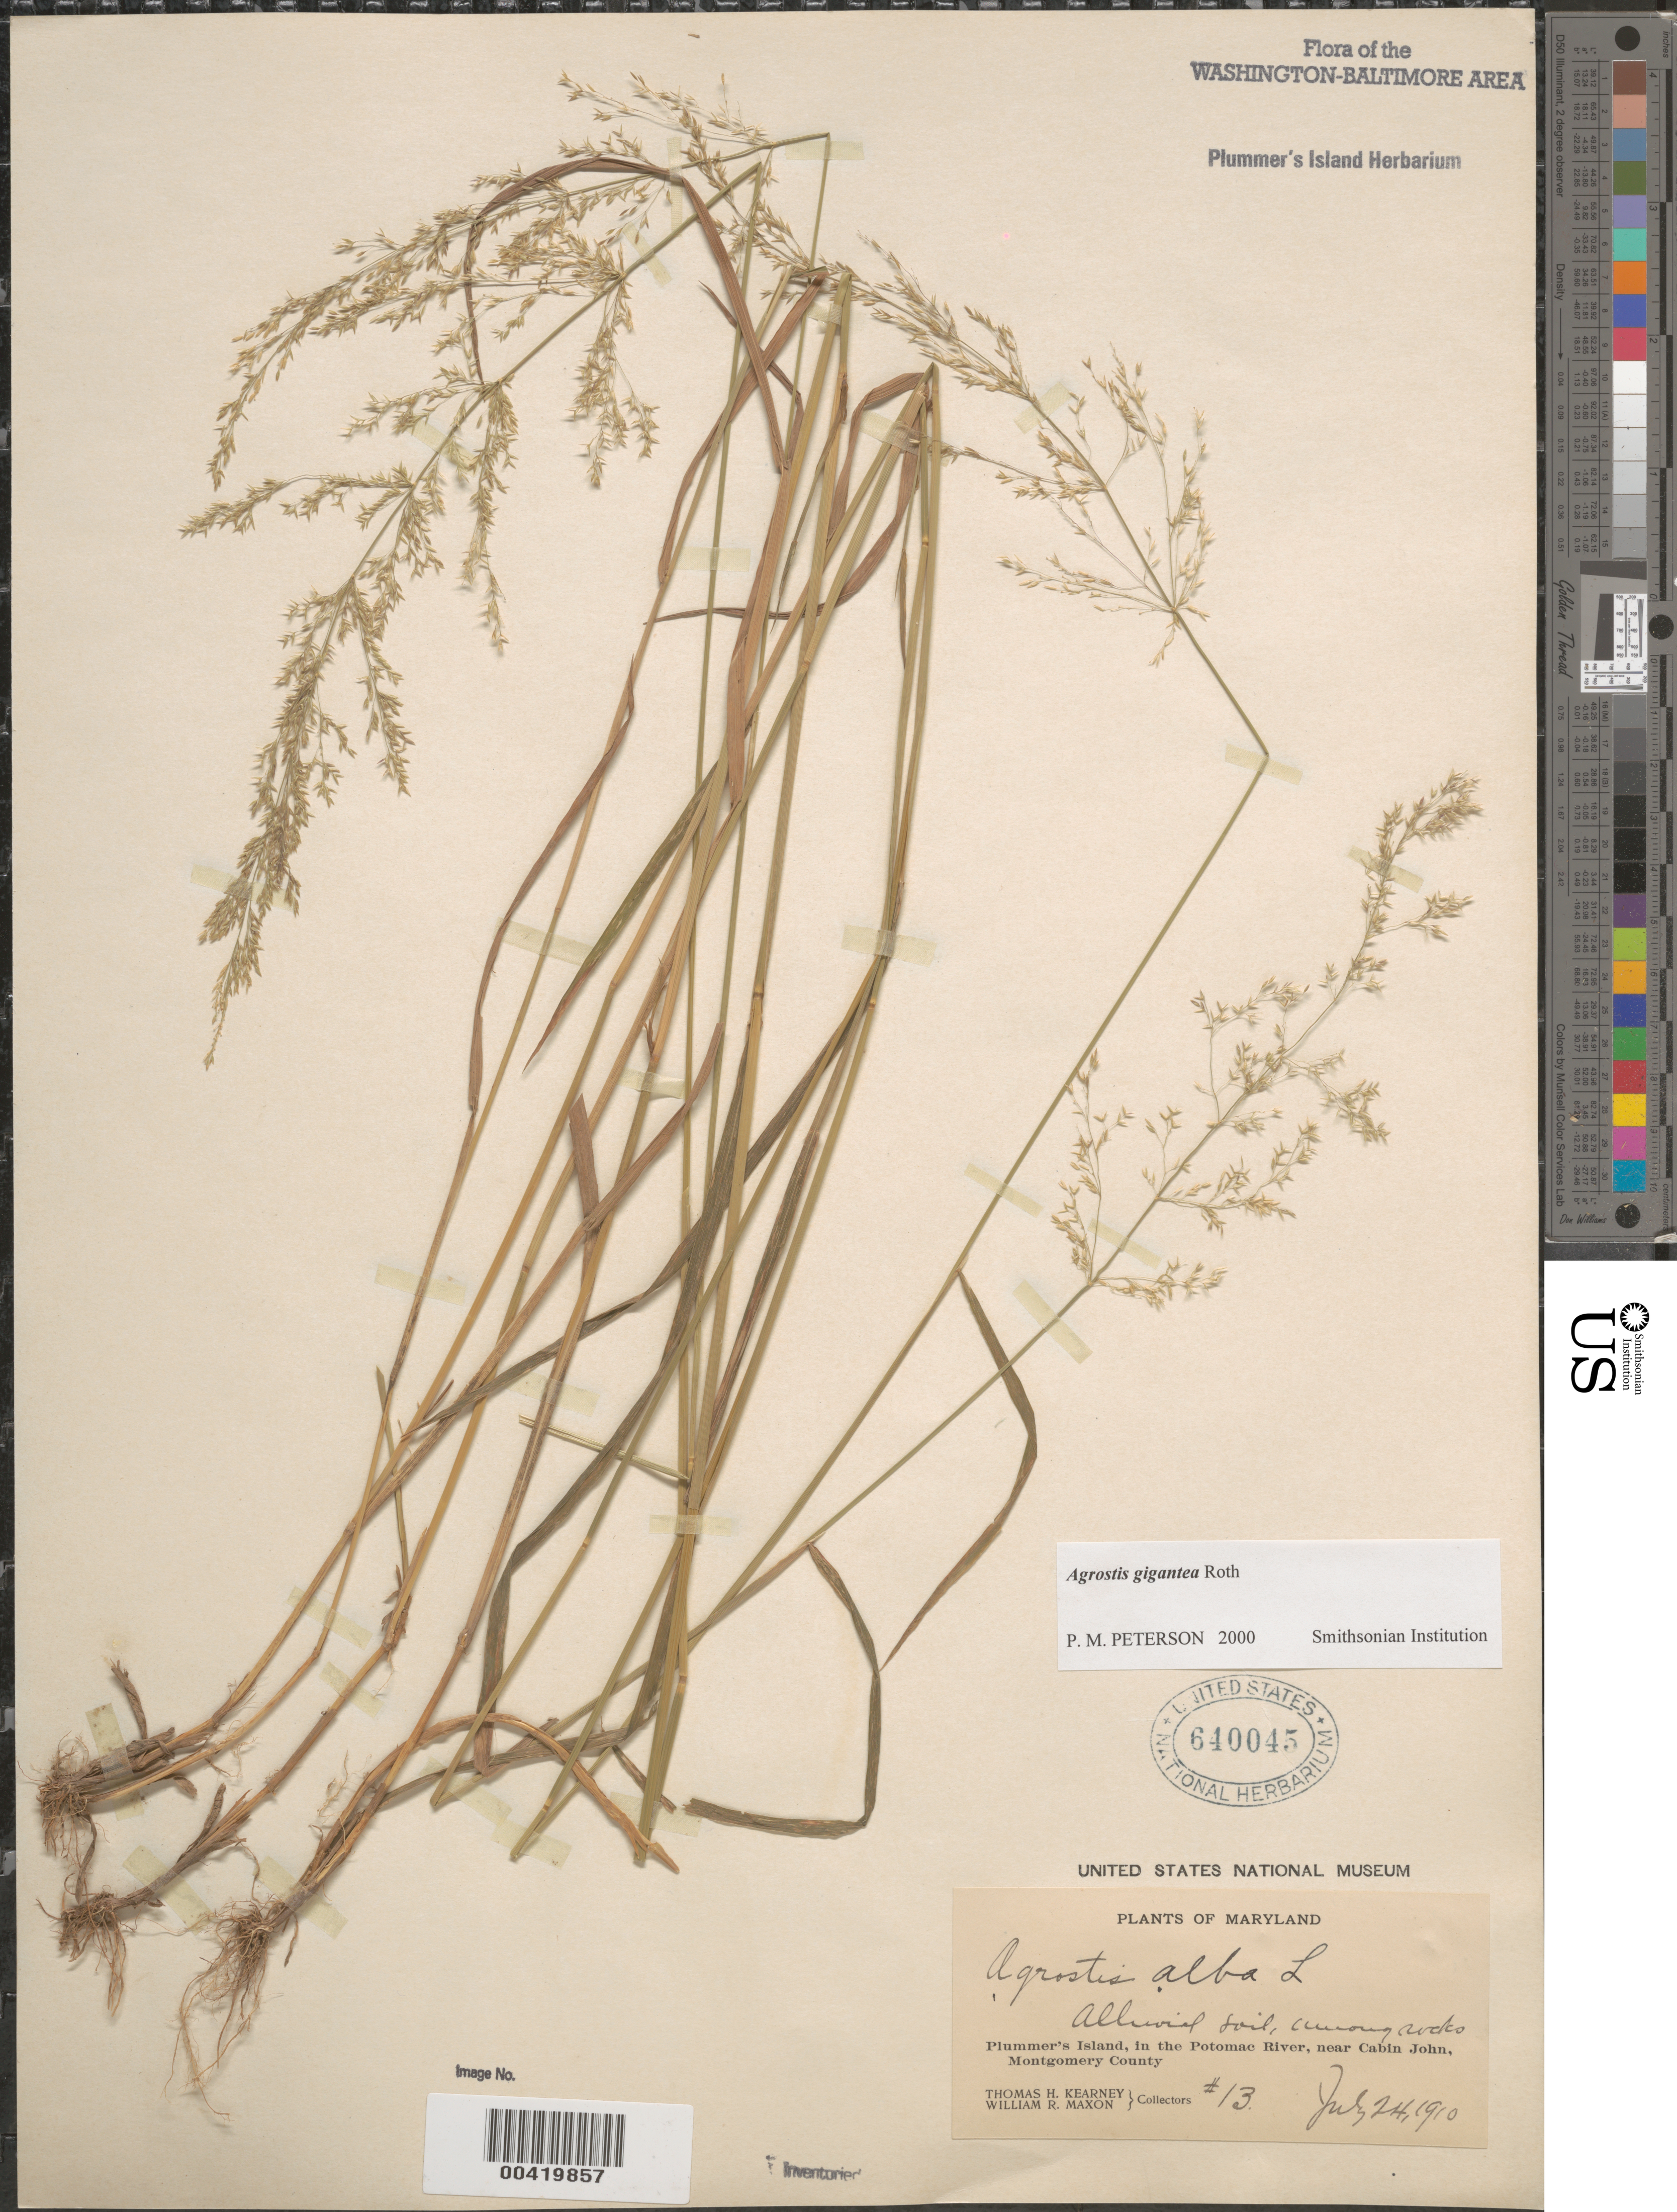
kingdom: Plantae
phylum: Tracheophyta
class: Liliopsida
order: Poales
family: Poaceae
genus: Agrostis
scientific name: Agrostis gigantea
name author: Roth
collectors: T. H. Kearney & W. R. Maxon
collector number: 13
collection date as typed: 24 Jul 1910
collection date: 1910-07-24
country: United States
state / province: Maryland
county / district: Montgomery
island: Plummers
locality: Plummer's Island Plummers Island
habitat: Alluvial soil among rocks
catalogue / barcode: US 640045